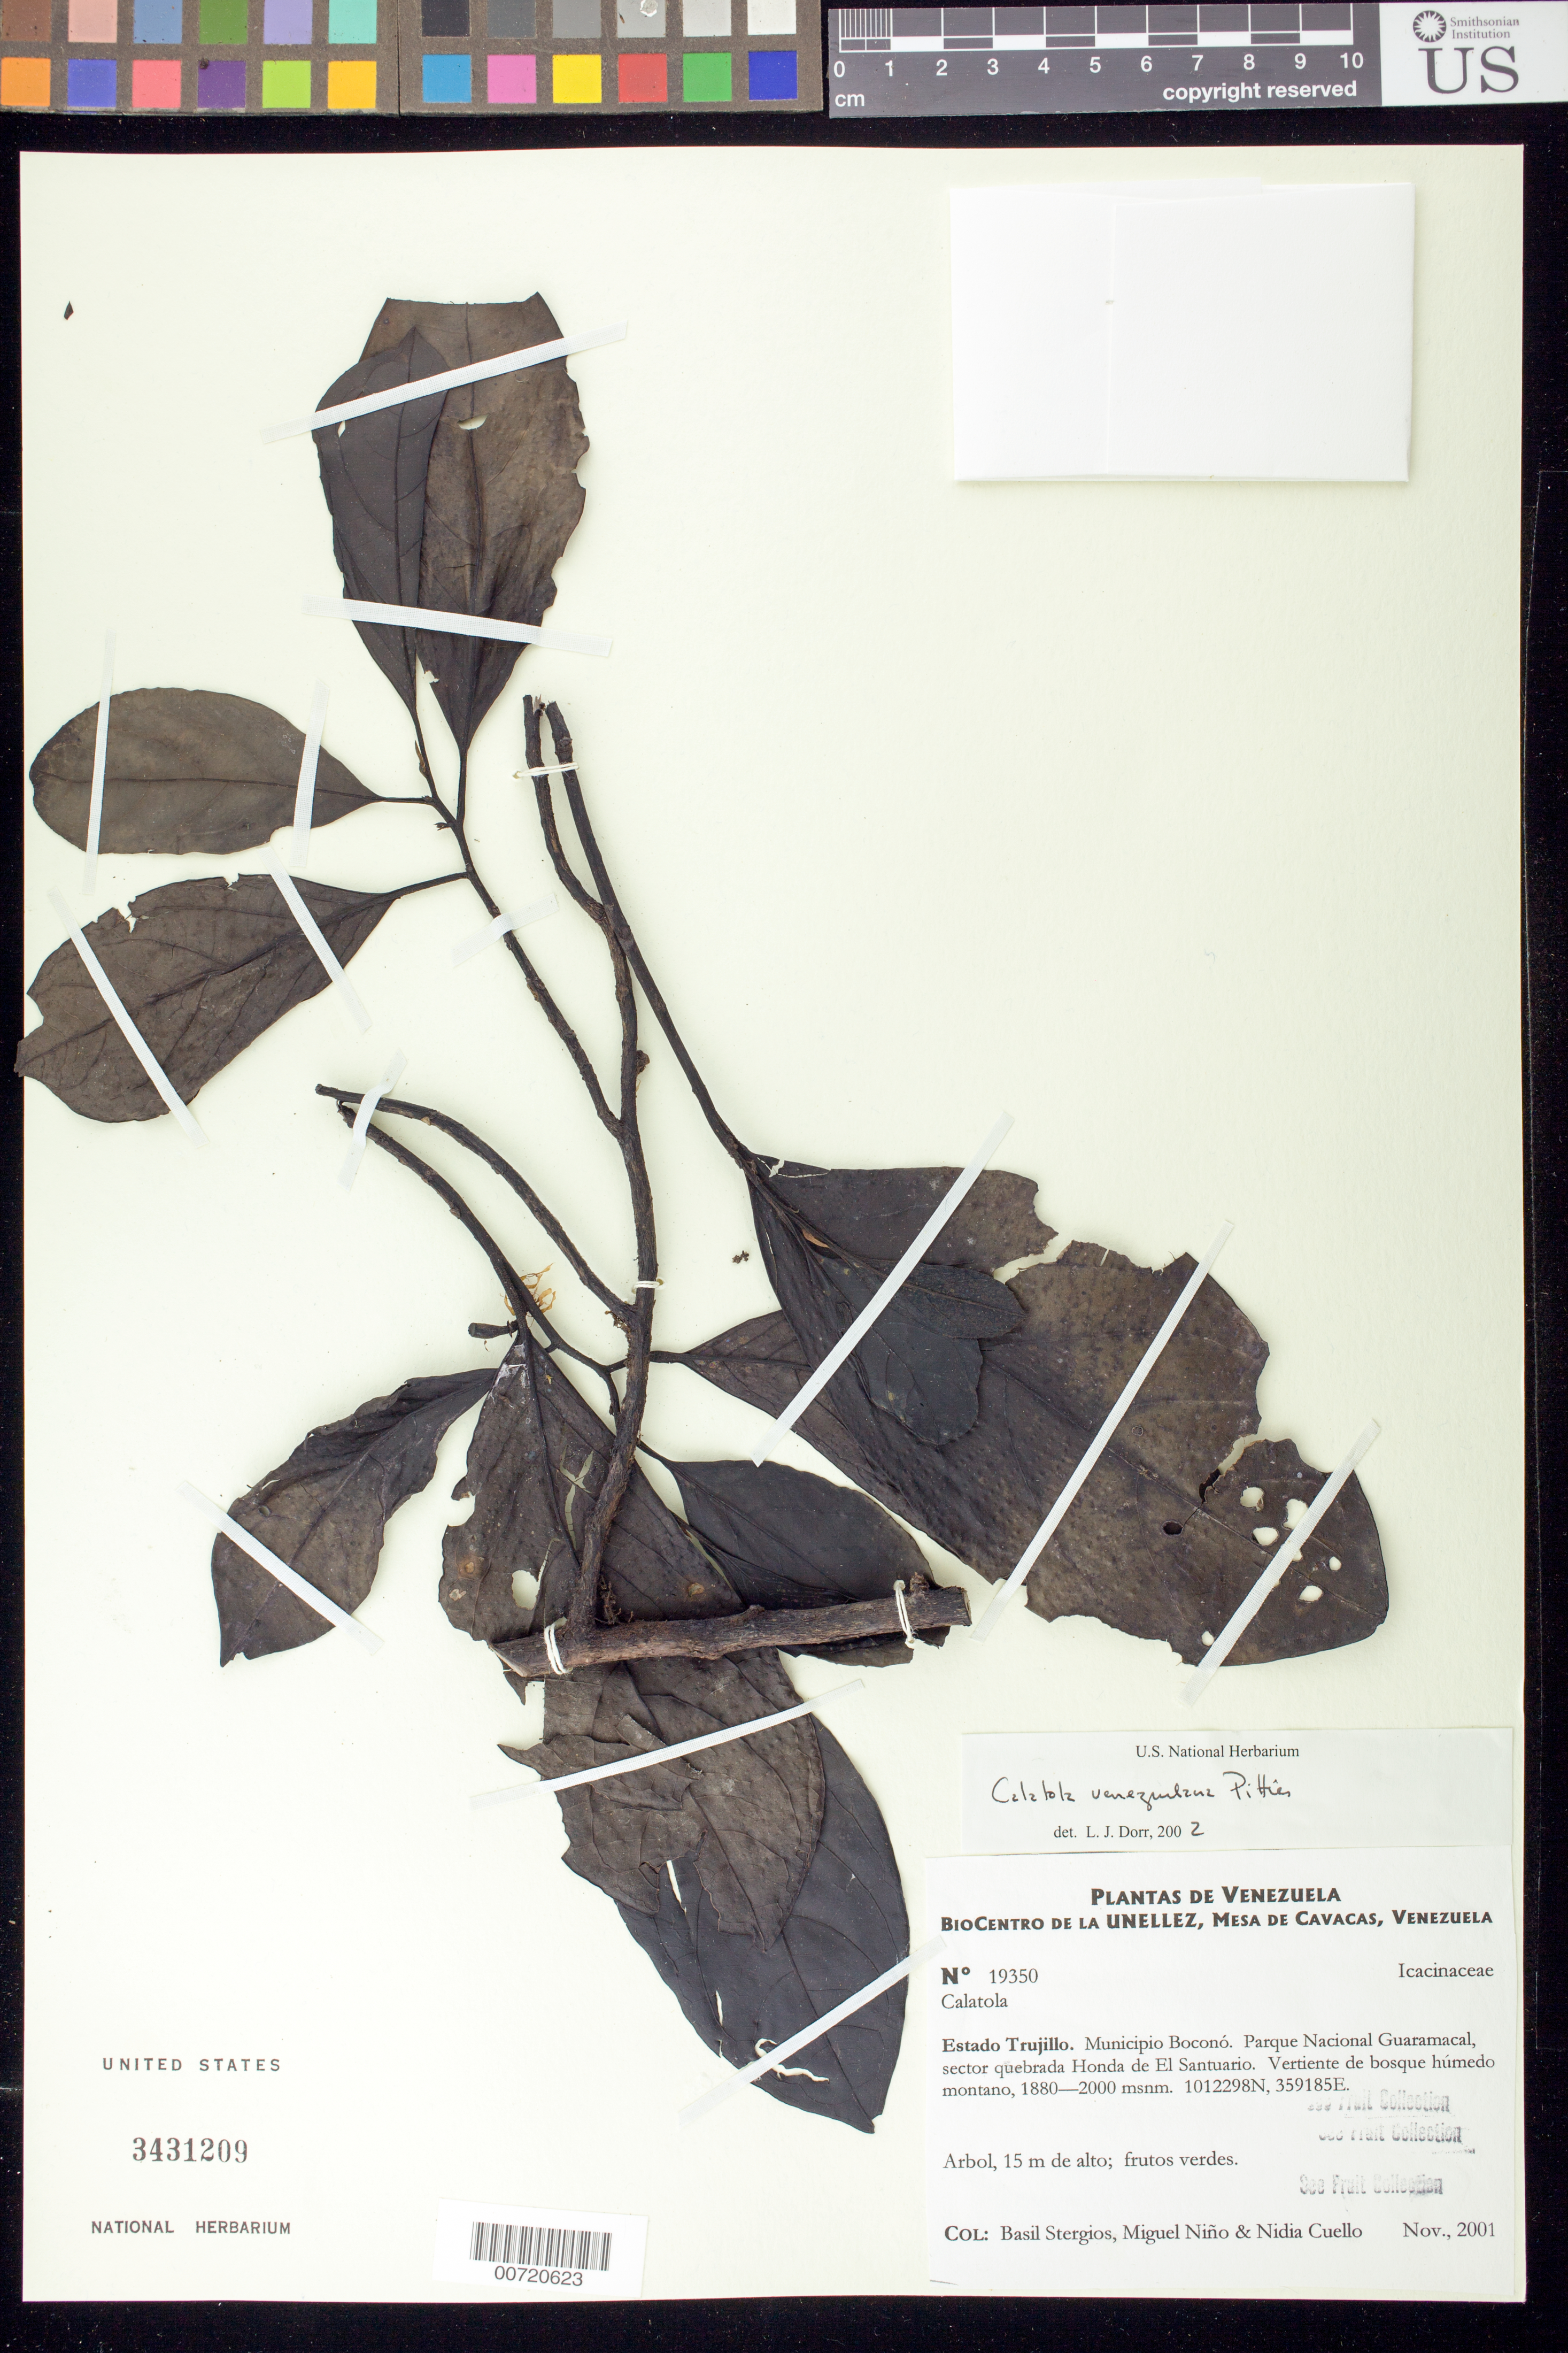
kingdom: Plantae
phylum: Tracheophyta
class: Magnoliopsida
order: Metteniusales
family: Metteniusaceae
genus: Calatola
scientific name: Calatola venezuelana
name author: Pittier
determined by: Dorr, L. J., (BOT), Smithsonian Institution - National Museum of Natural History (UNITED STATES)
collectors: B. G. Stergios, S. M. Niño & N. L. Cuello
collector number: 19350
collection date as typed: Nov 2001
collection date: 2001-11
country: Venezuela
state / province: Trujillo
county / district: Boconó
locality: Parque Nacional Guaramacal. Sector quebrada Honda de El Santuario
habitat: Vertient de bosque húmedo montano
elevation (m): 1880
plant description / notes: PORT, US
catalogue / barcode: US 3431209